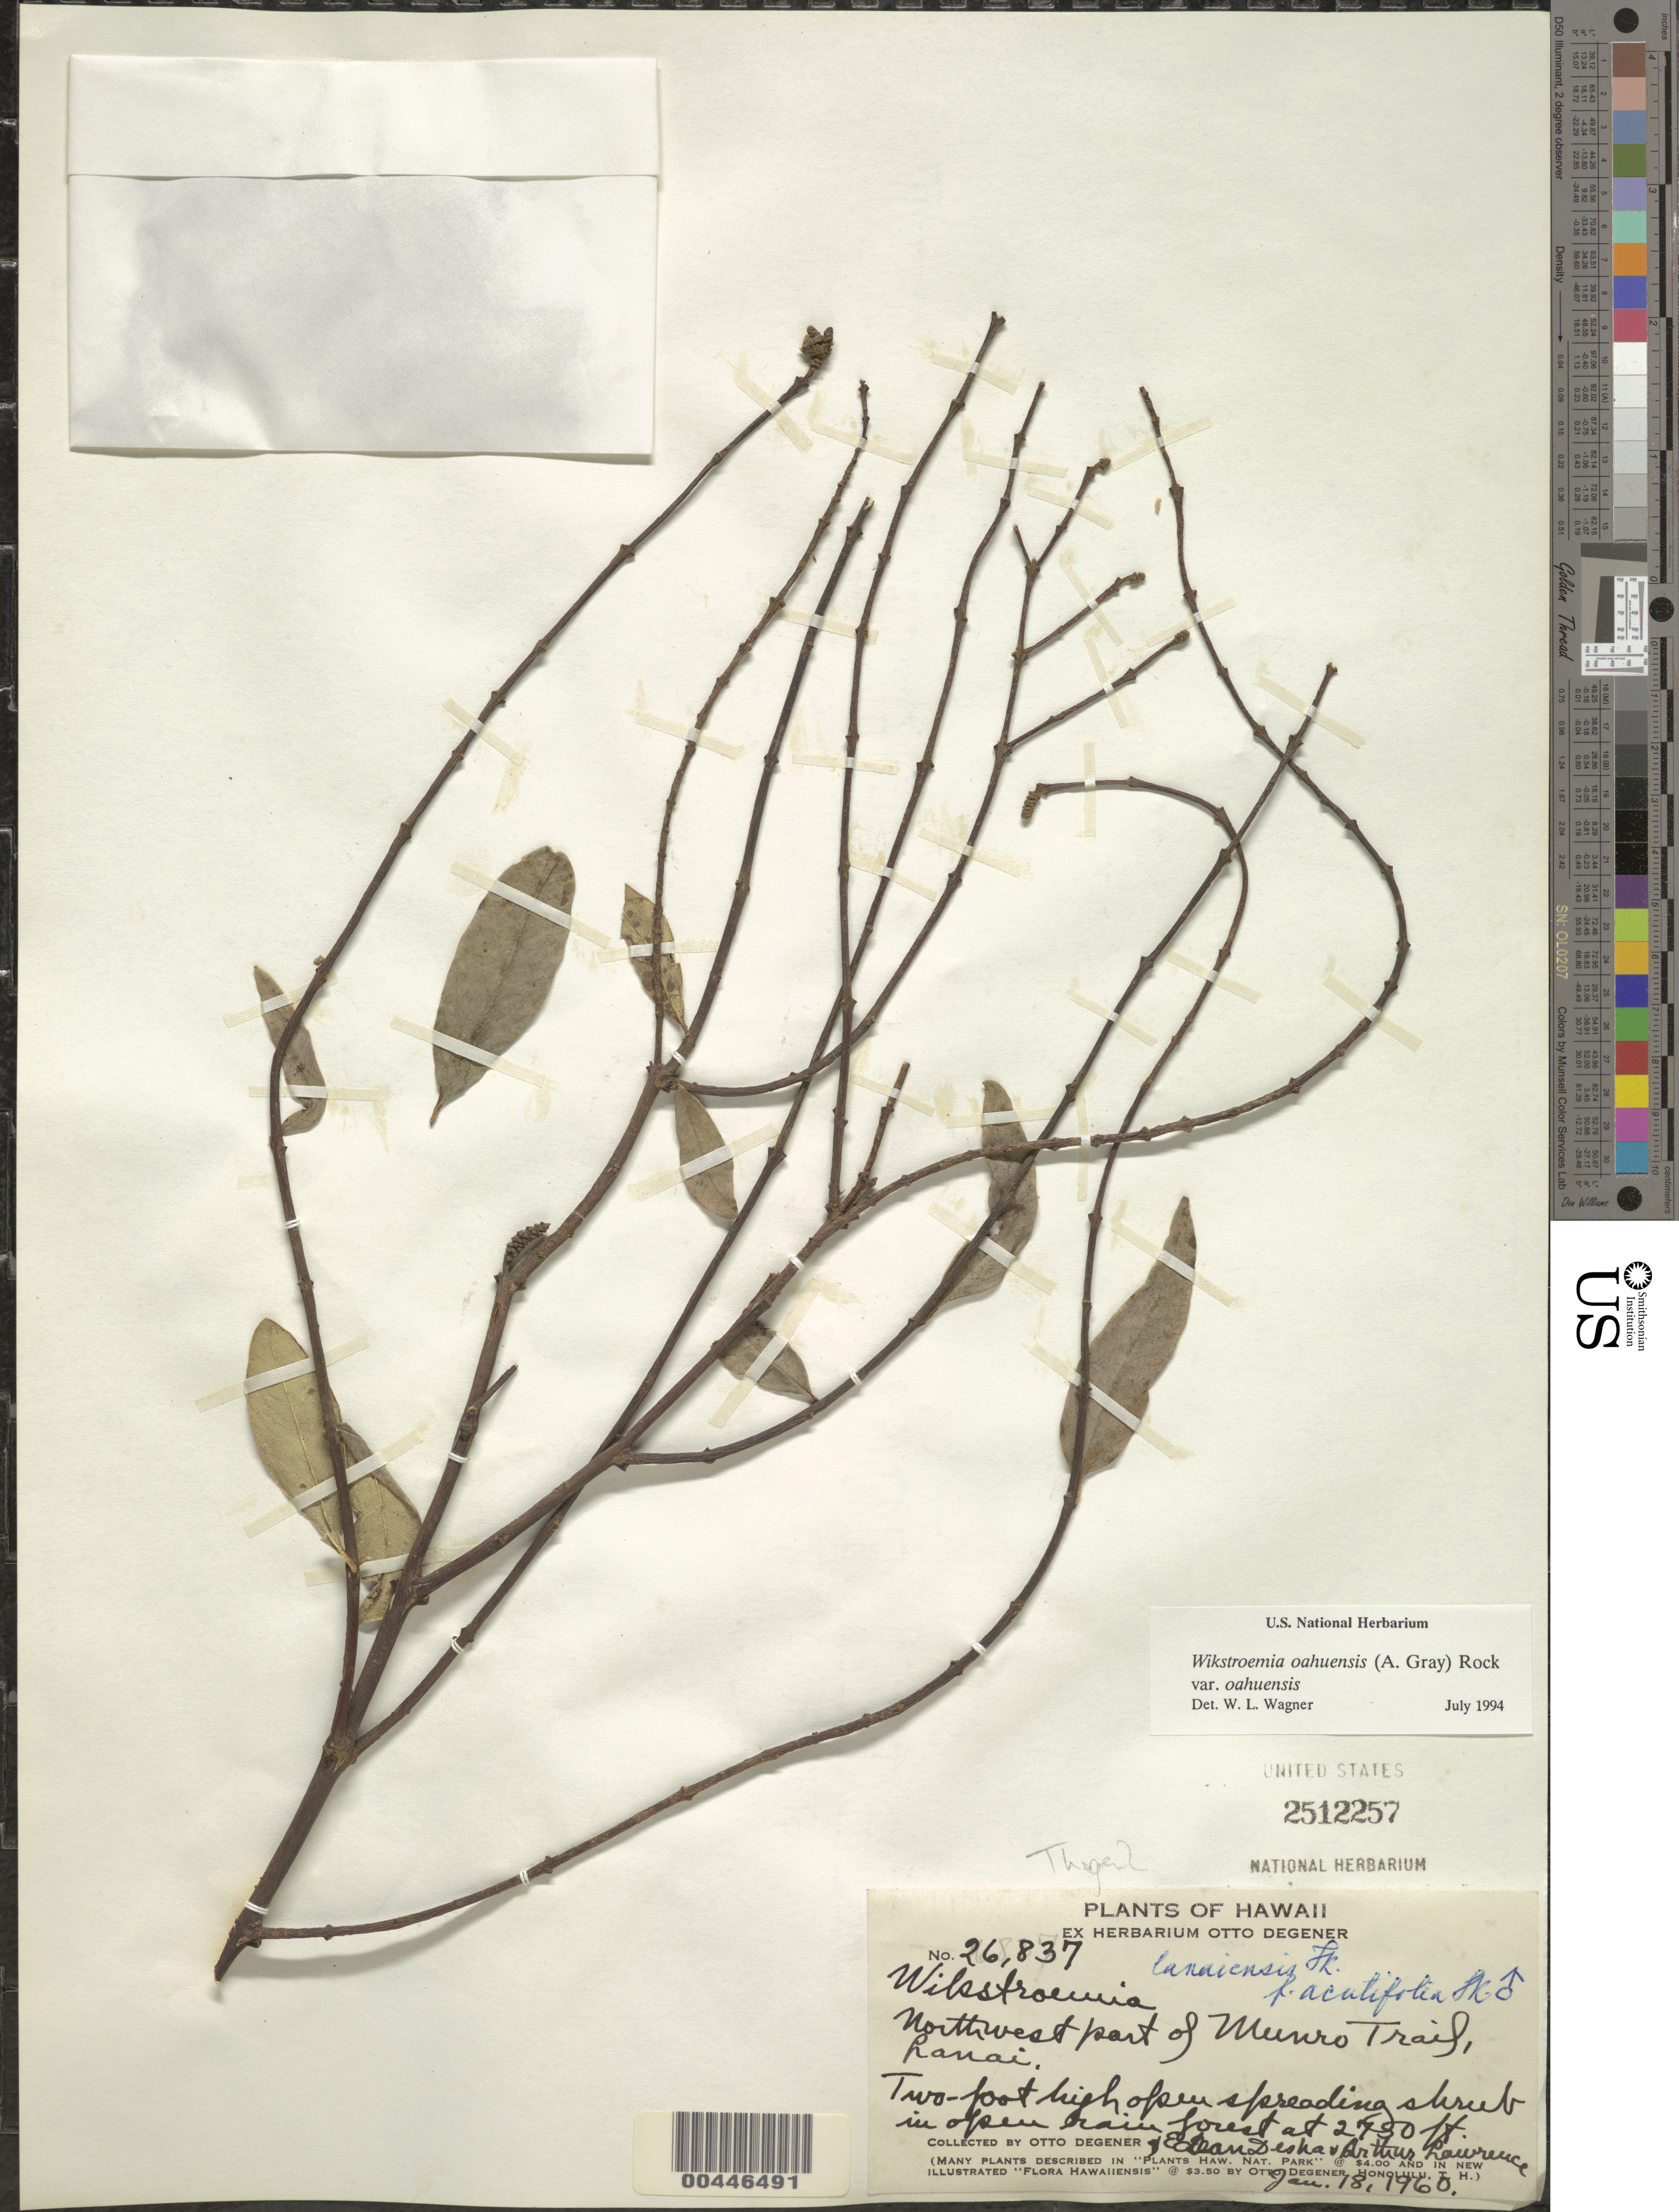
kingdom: Plantae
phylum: Tracheophyta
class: Magnoliopsida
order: Malvales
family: Thymelaeaceae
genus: Wikstroemia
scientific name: Wikstroemia oahuensis var. oahuensis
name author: (A. Gray) Rock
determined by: Wagner, W. L., (BOT), Smithsonian Institution - National Museum of Natural History (UNITED STATES)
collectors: O. Degener, E. Desha & A. Lawrence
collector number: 26837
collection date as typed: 18 Jan 1960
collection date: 1960-01-18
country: United States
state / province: Hawaii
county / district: Maui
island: Lana'i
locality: NW part of Munro Trail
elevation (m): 838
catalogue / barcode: US 2512257